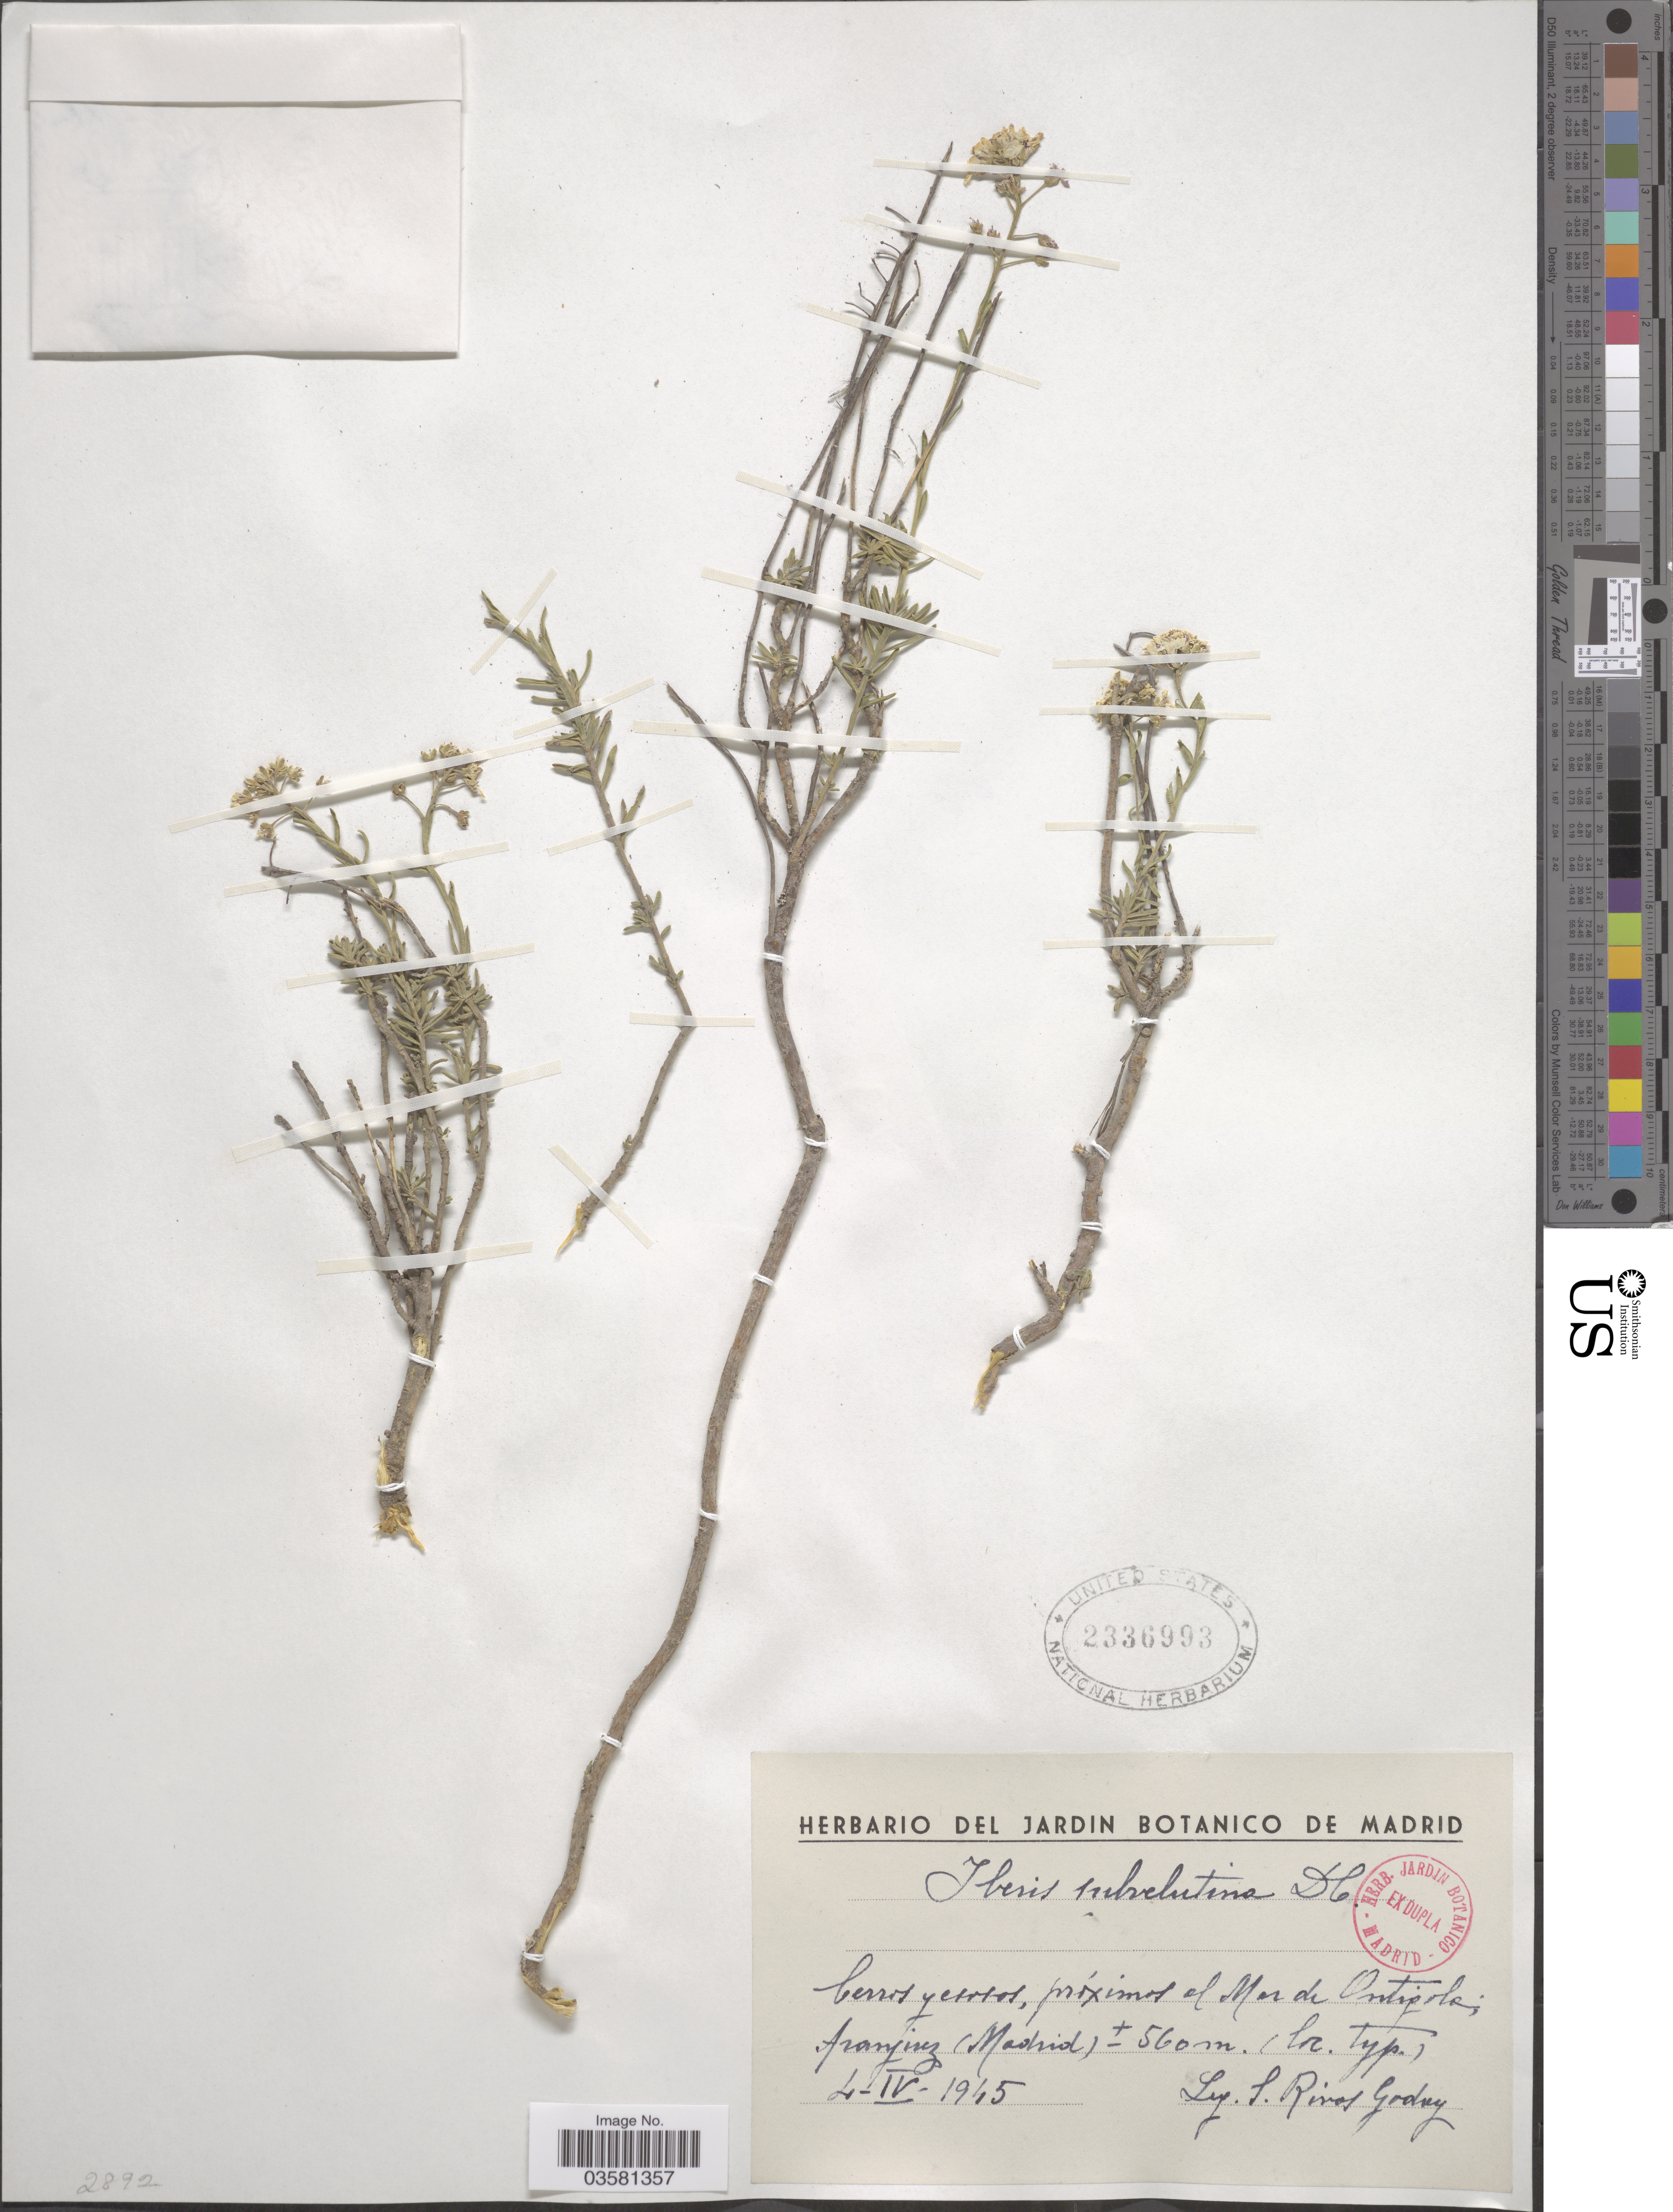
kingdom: Plantae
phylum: Tracheophyta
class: Magnoliopsida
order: Brassicales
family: Brassicaceae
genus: Iberis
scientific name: Iberis subvelutina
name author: DC.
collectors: S. Goday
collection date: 1945-04-04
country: Spain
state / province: Madrid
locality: Cerros y esosos, próximos al Mar de Ontipolas Aranjuez.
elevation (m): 560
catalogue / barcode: US 2336993